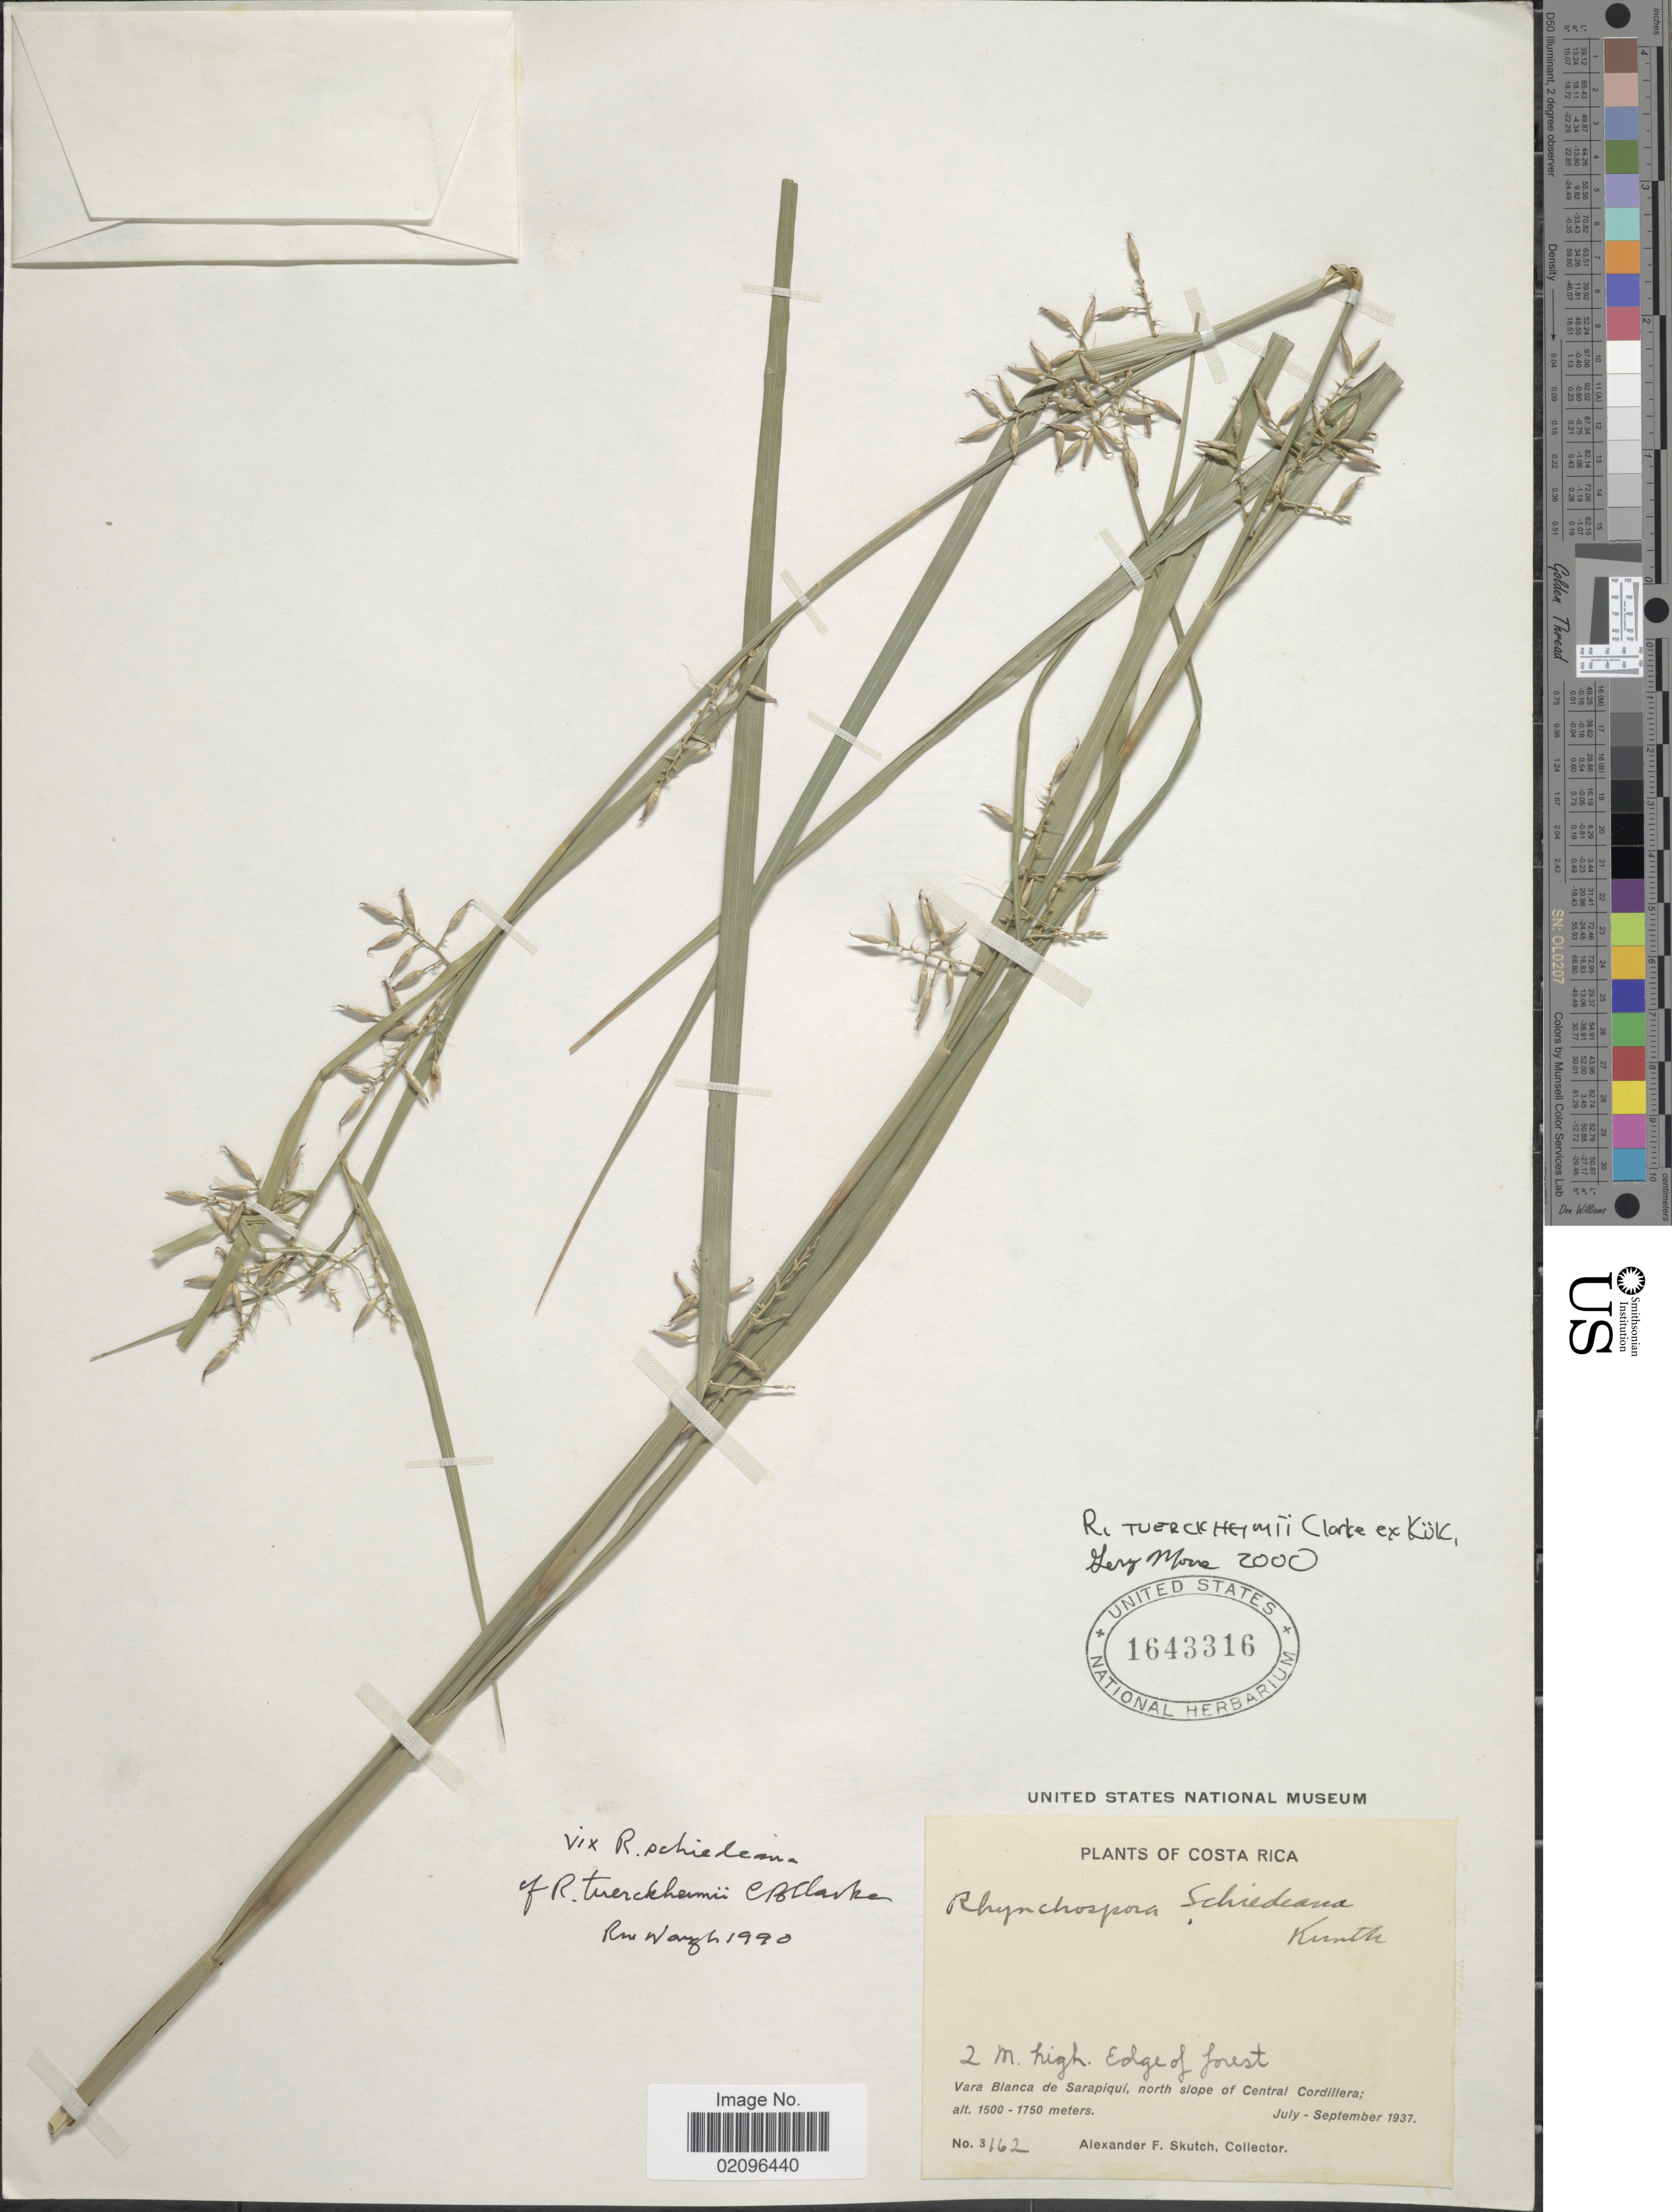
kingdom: Plantae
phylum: Tracheophyta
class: Liliopsida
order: Poales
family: Cyperaceae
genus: Rhynchospora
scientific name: Rhynchospora tuerckheimii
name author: C.B. Clarke ex Kük.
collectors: A. F. Skutch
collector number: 3162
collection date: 1937-07/1937-09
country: Costa Rica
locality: Vara Blanca de Sarapiqui, north slope of Central Cordillera.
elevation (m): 1500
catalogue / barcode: US 1643316